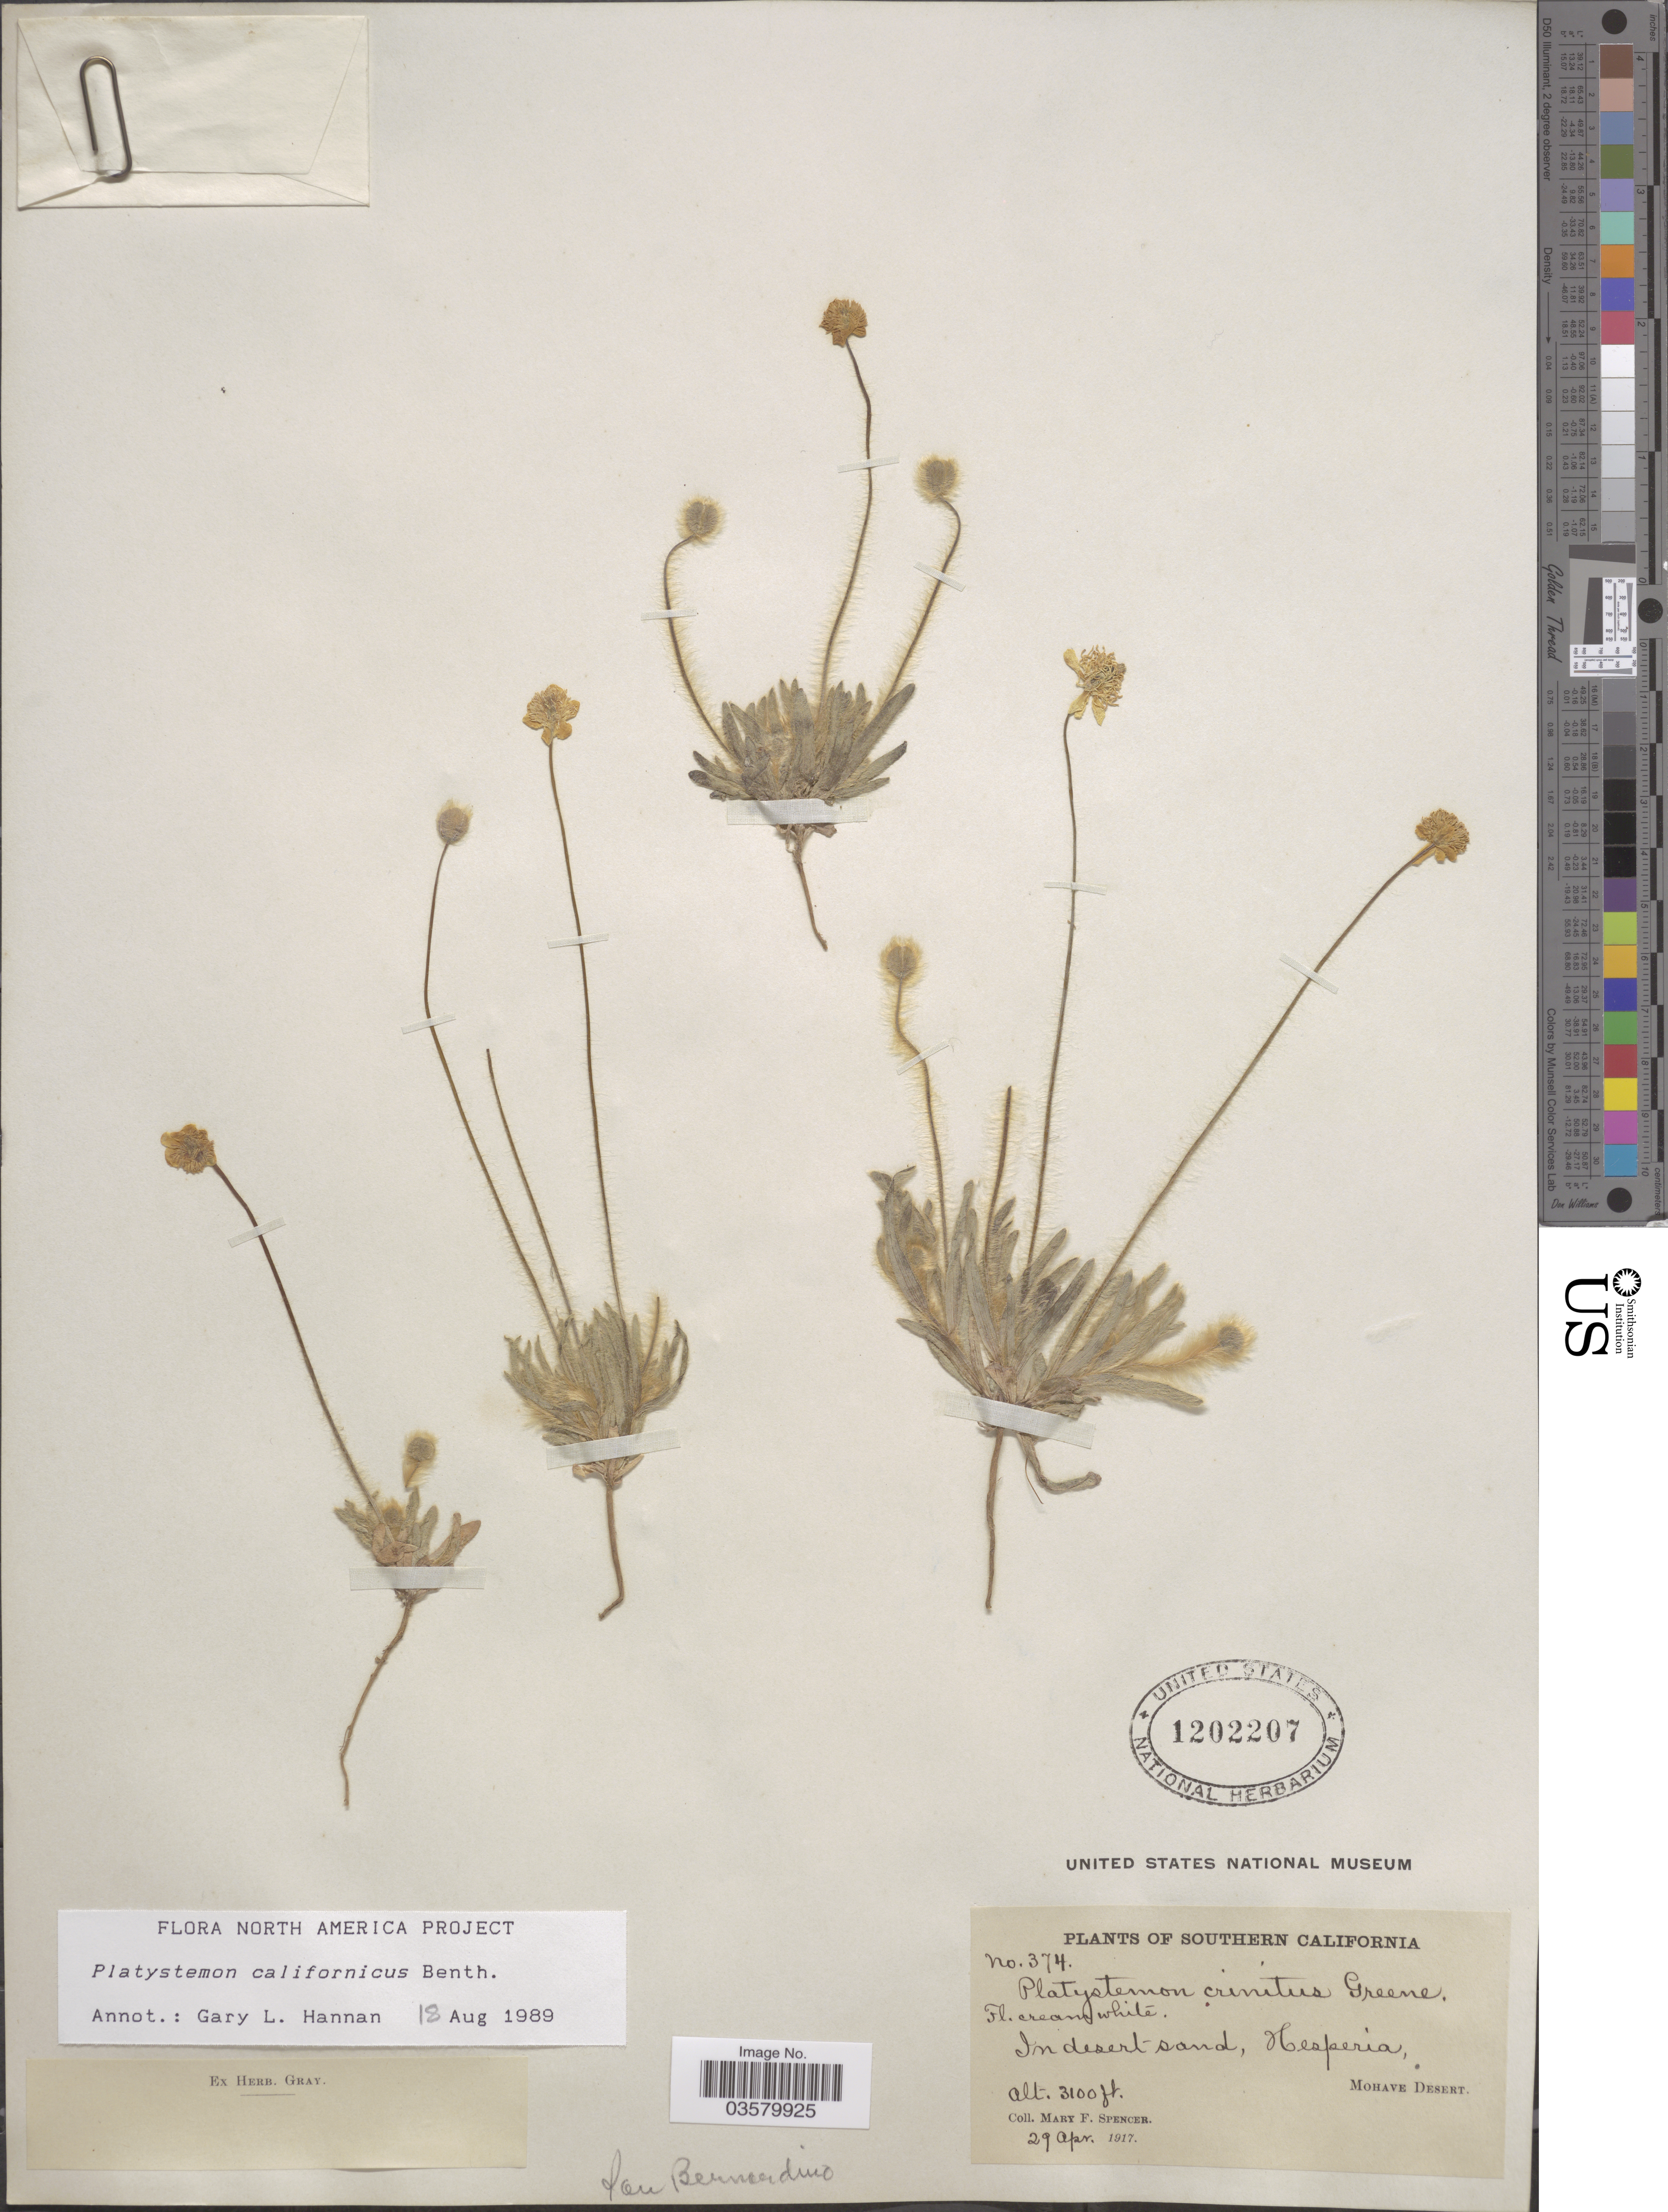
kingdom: Plantae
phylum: Tracheophyta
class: Magnoliopsida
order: Ranunculales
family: Papaveraceae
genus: Platystemon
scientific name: Platystemon californicus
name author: Benth.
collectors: M. Spencer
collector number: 374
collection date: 1917-04-29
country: United States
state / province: California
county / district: San Bernardino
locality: Southern California. Hesperia, Mohave Desert. San Bernardino.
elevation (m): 945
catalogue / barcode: US 1202207